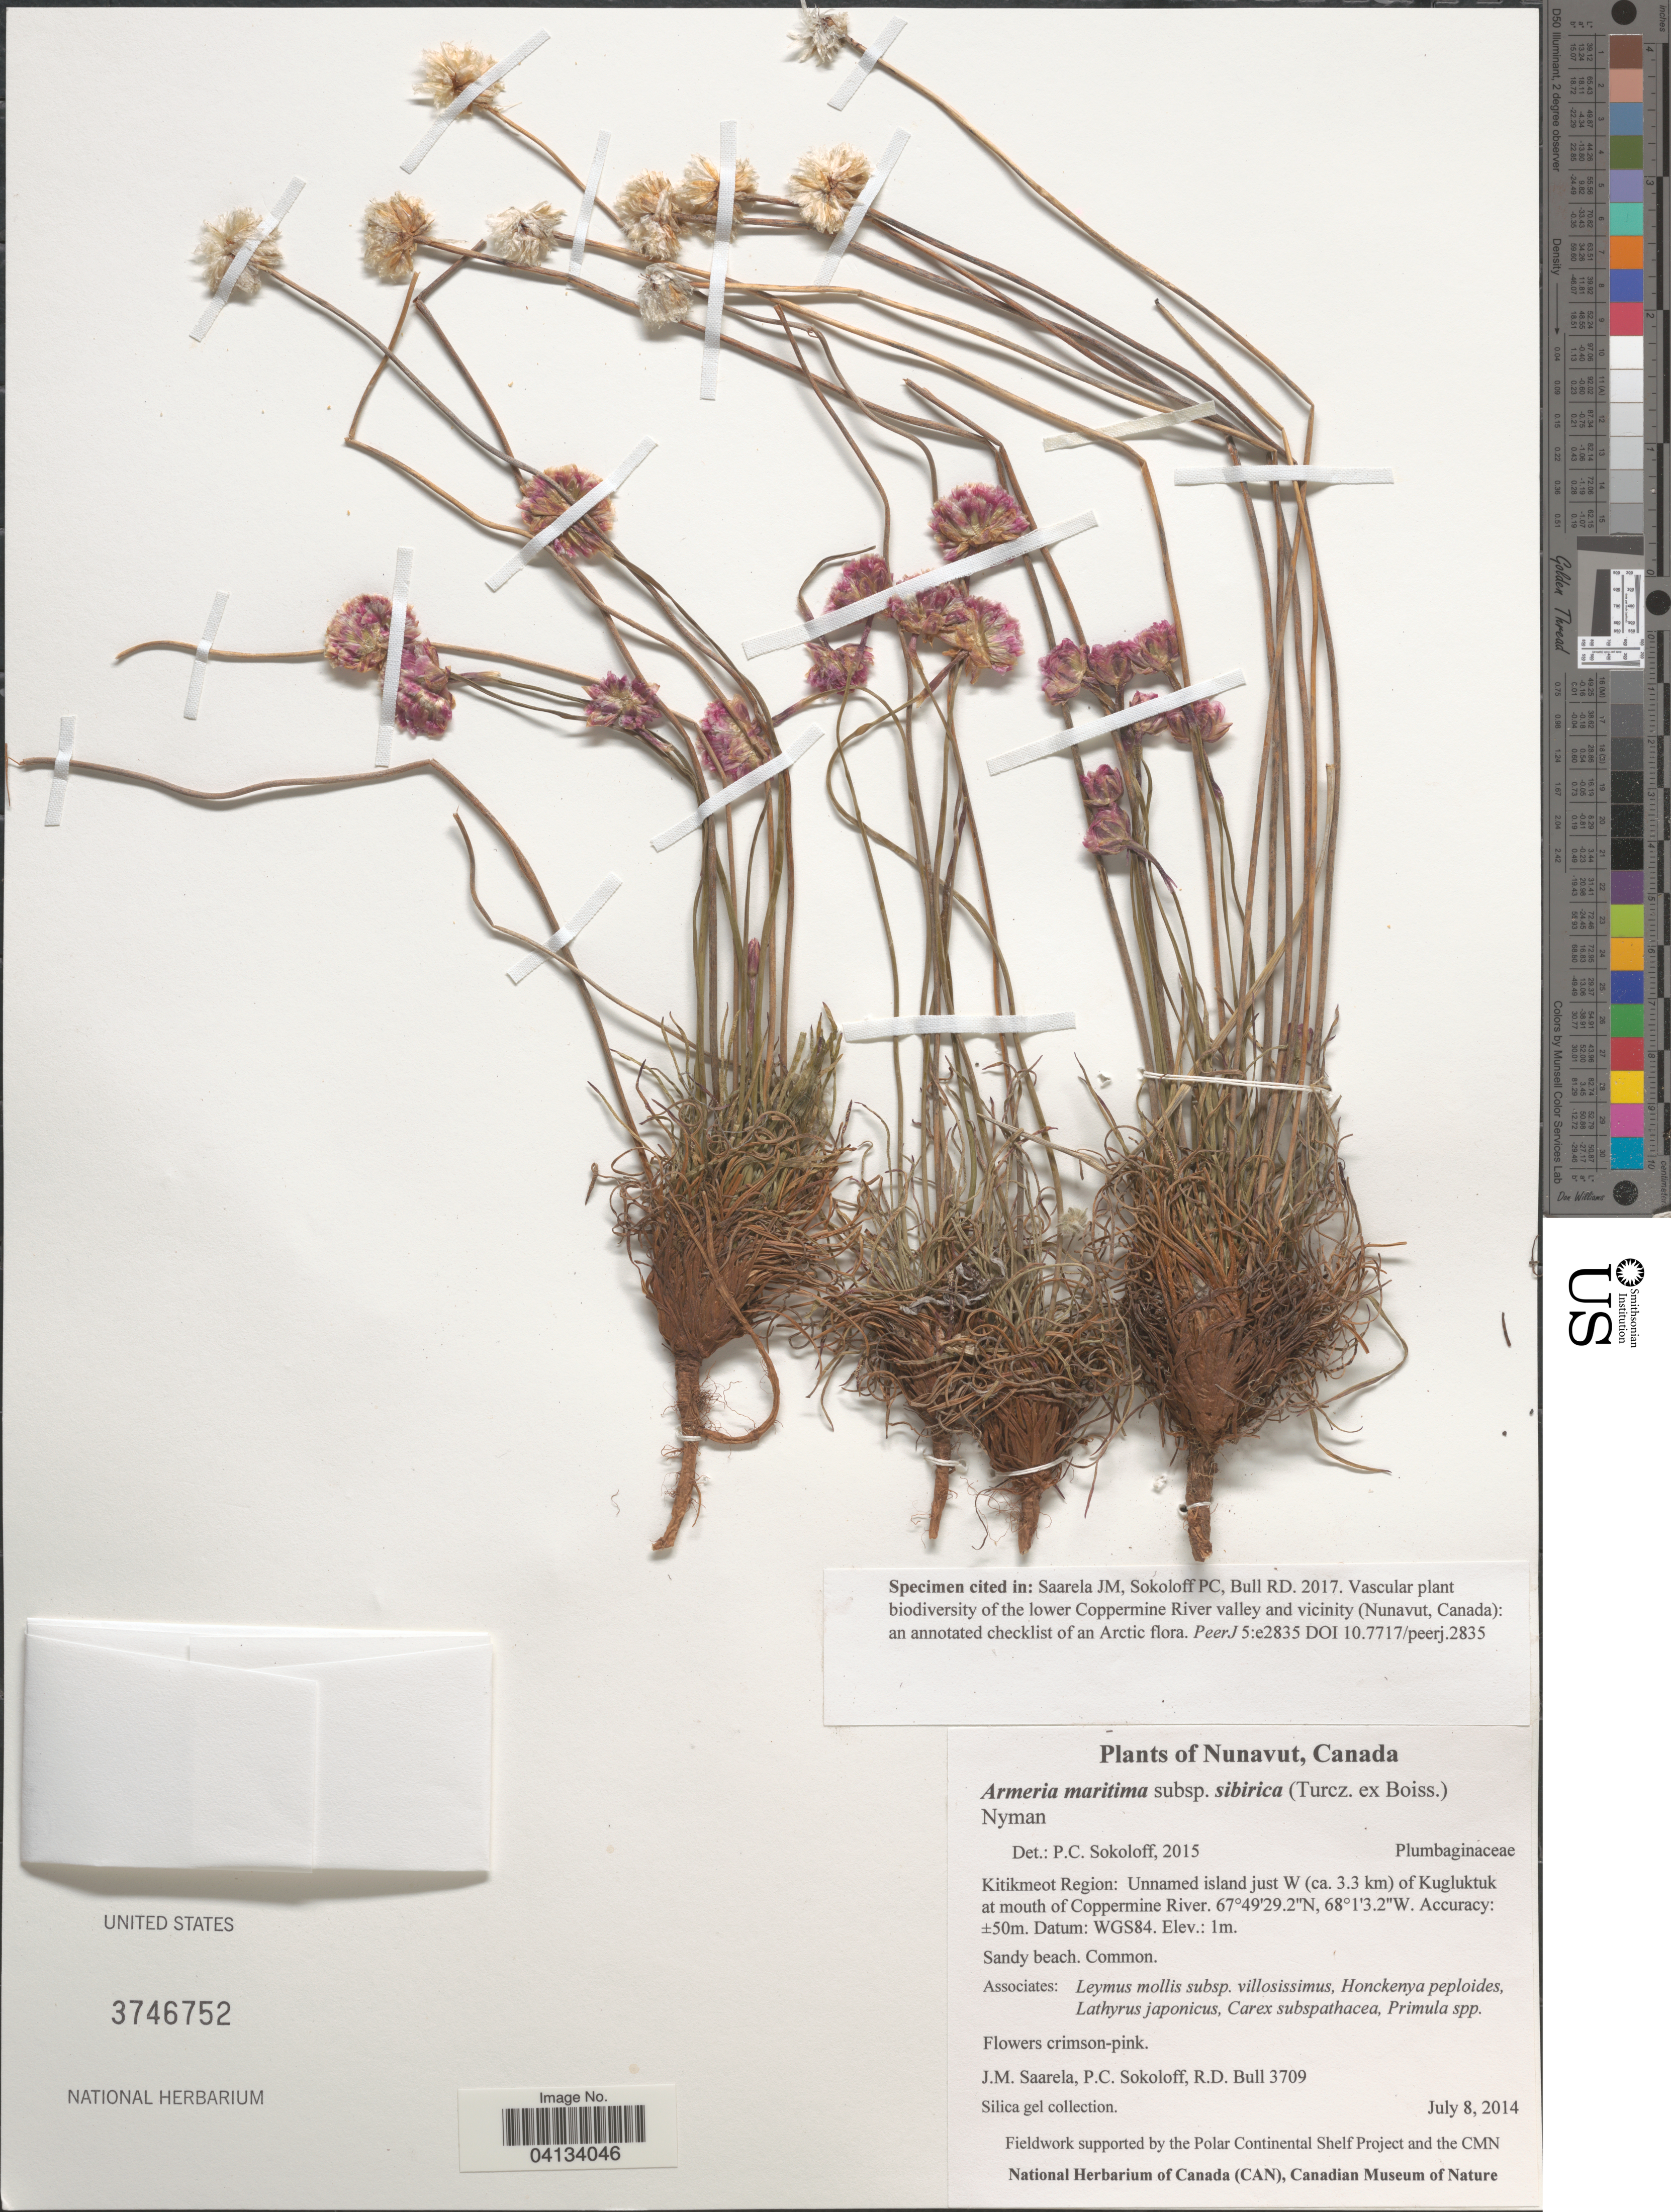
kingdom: Plantae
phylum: Tracheophyta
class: Magnoliopsida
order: Caryophyllales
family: Plumbaginaceae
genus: Armeria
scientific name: Armeria maritima subsp. sibirica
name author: (Turcz. ex Boiss.) Nyman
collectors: J. Saarela, P. Sokoloff & R. Bull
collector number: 3709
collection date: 2014-07-08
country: Canada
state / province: Nunavut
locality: Kitikmeot Region: Unnamed island just W (ca. 3.3 km) of Kugluktuk at mouth of Coppermine River. WGS84.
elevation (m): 1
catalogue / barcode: US 3746752